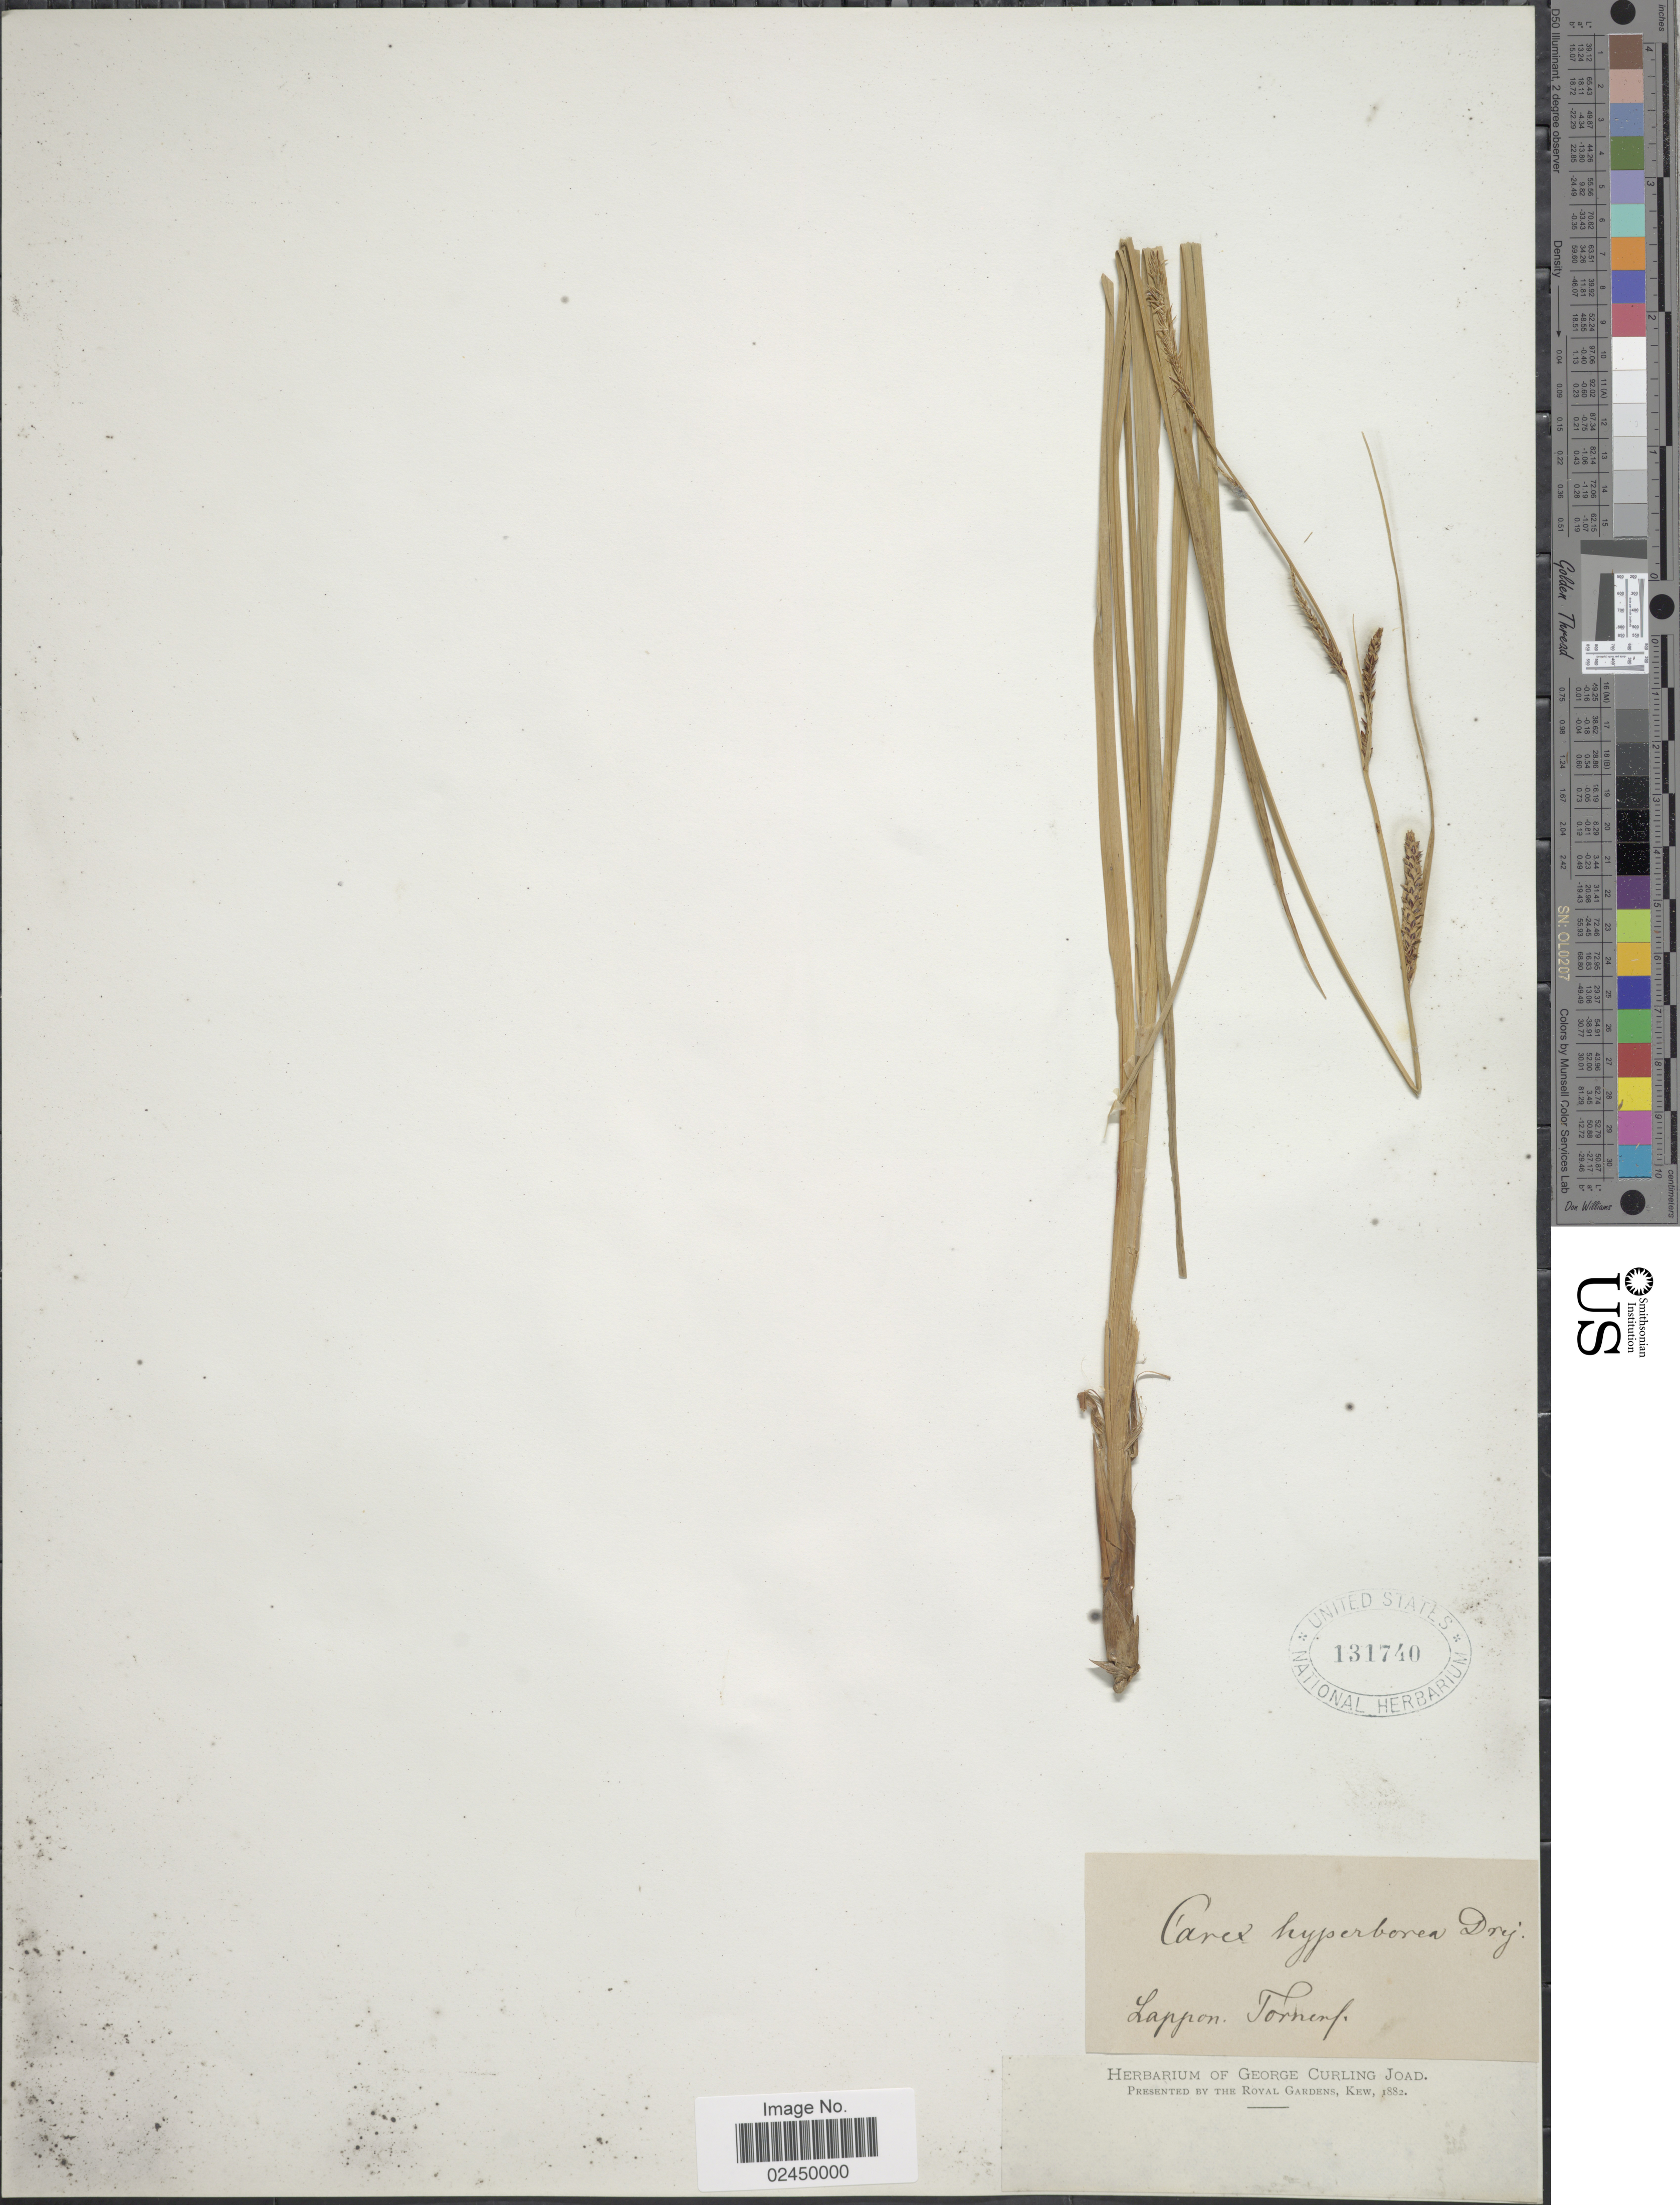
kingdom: Plantae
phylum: Tracheophyta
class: Liliopsida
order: Poales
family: Cyperaceae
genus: Carex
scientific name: Carex aquatilis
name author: Wahlenb.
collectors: ex herb. George Curling Joad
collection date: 1882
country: Sweden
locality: Lappon, Tornerf.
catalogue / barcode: US 131740